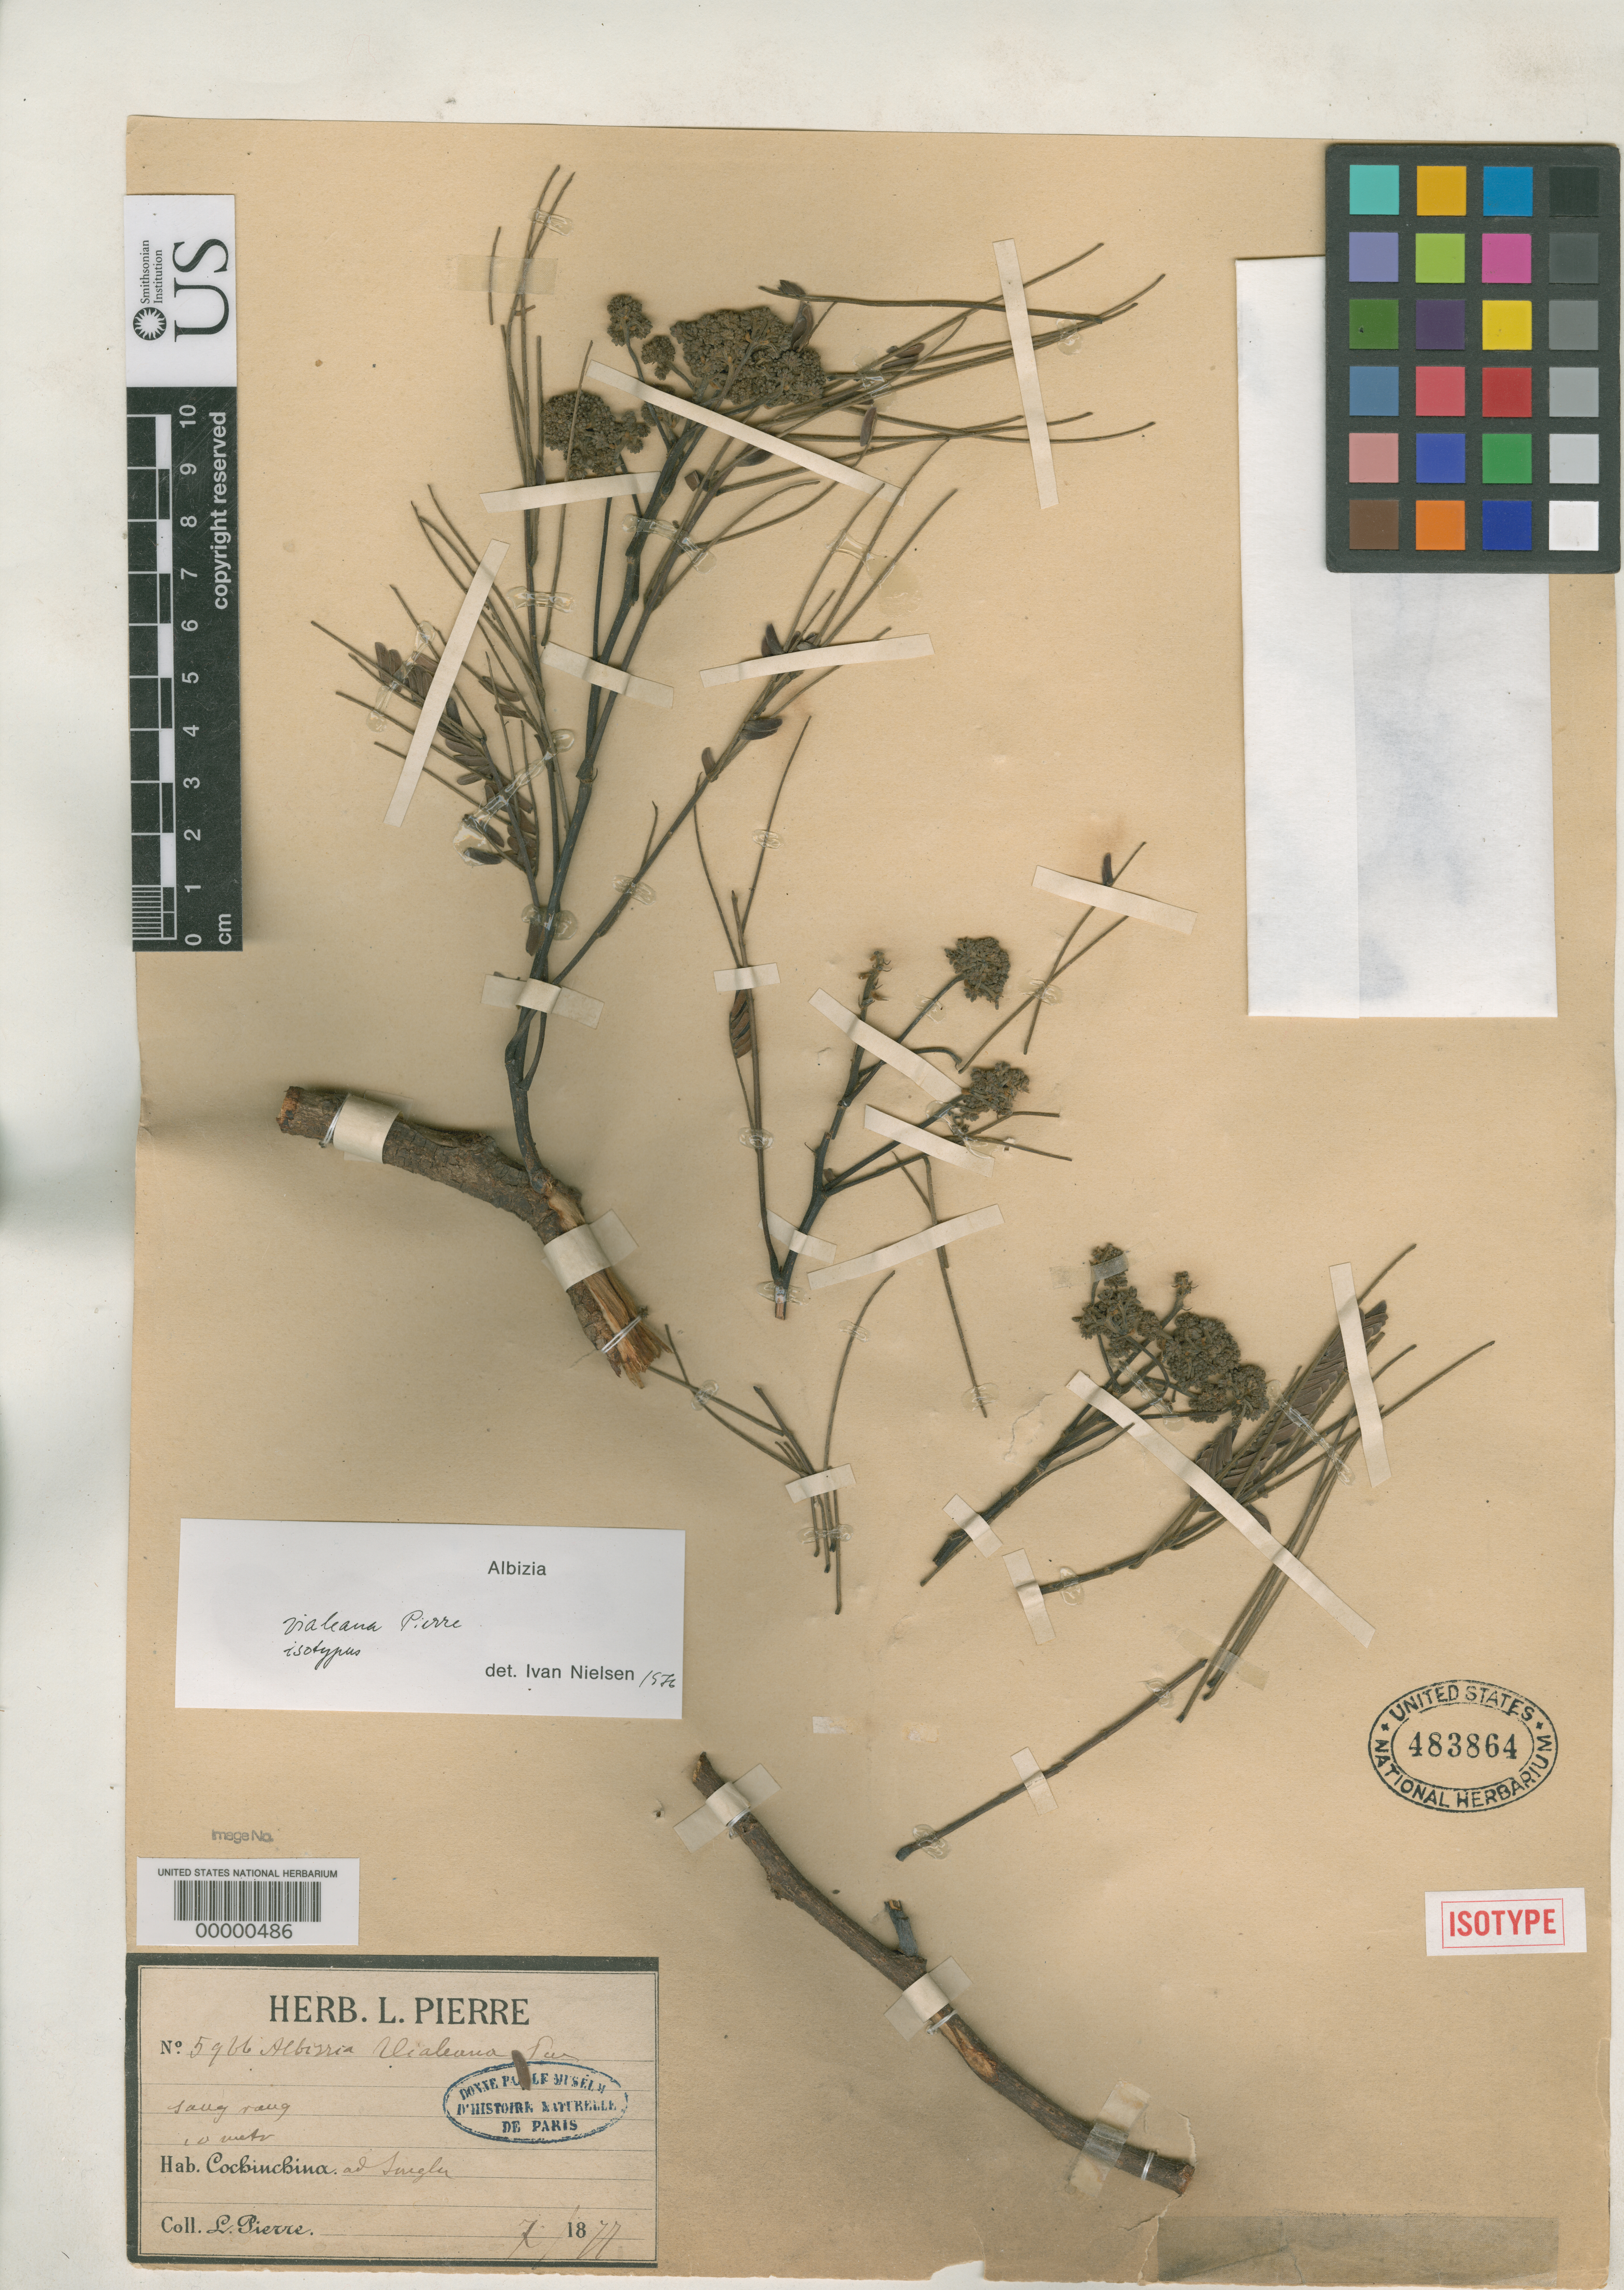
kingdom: Plantae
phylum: Tracheophyta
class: Magnoliopsida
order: Fabales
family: Fabaceae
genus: Albizia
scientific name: Albizia vialeana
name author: Pierre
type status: Isotype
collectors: J. Pierre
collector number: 5966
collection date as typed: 1877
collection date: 1877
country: Vietnam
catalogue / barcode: US 483864